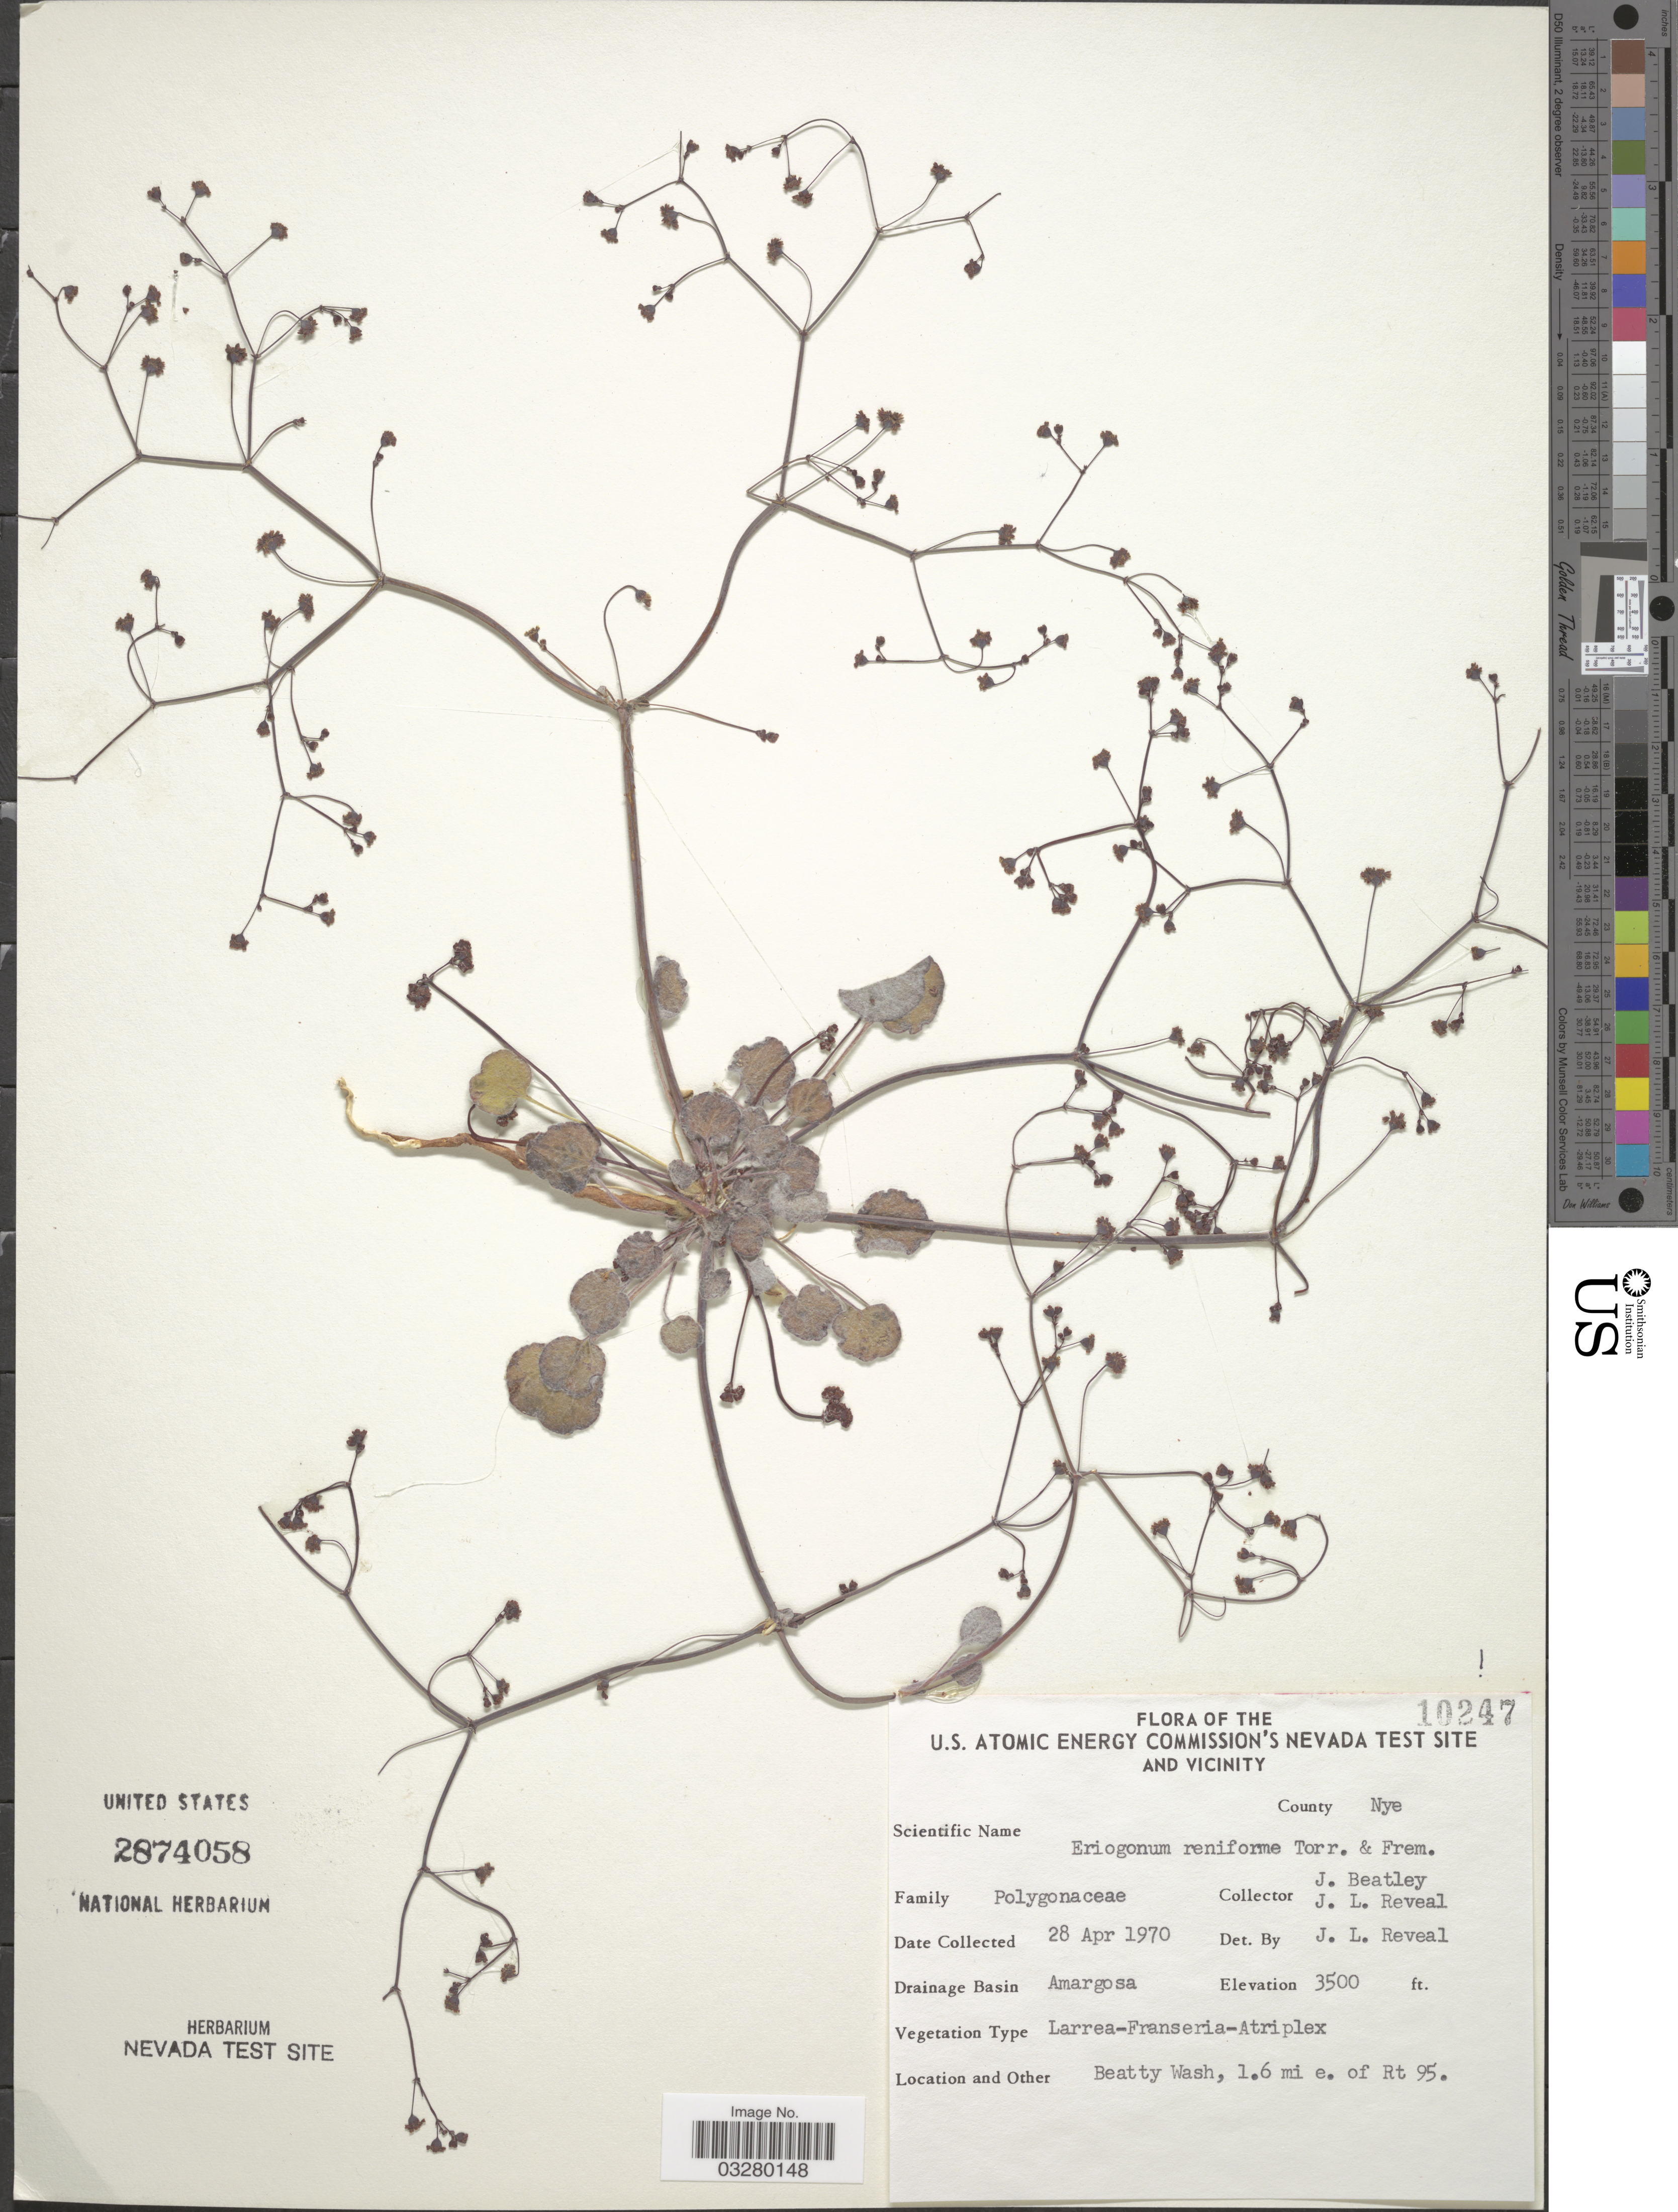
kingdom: Plantae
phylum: Tracheophyta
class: Magnoliopsida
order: Caryophyllales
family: Polygonaceae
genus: Eriogonum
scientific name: Eriogonum reniforme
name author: Torr. & Frém.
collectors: J. C. Beatley & J. L. Reveal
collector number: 10247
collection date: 1970-04-28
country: United States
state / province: Nevada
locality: U.S. Atomic Energy Commission's Nevada Test Site and Vicinity. County Nye. Drainage Basin Amargosa. Beatty Wash, 1.6 mi e. of Rt 95.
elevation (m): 1067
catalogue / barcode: US 2874058